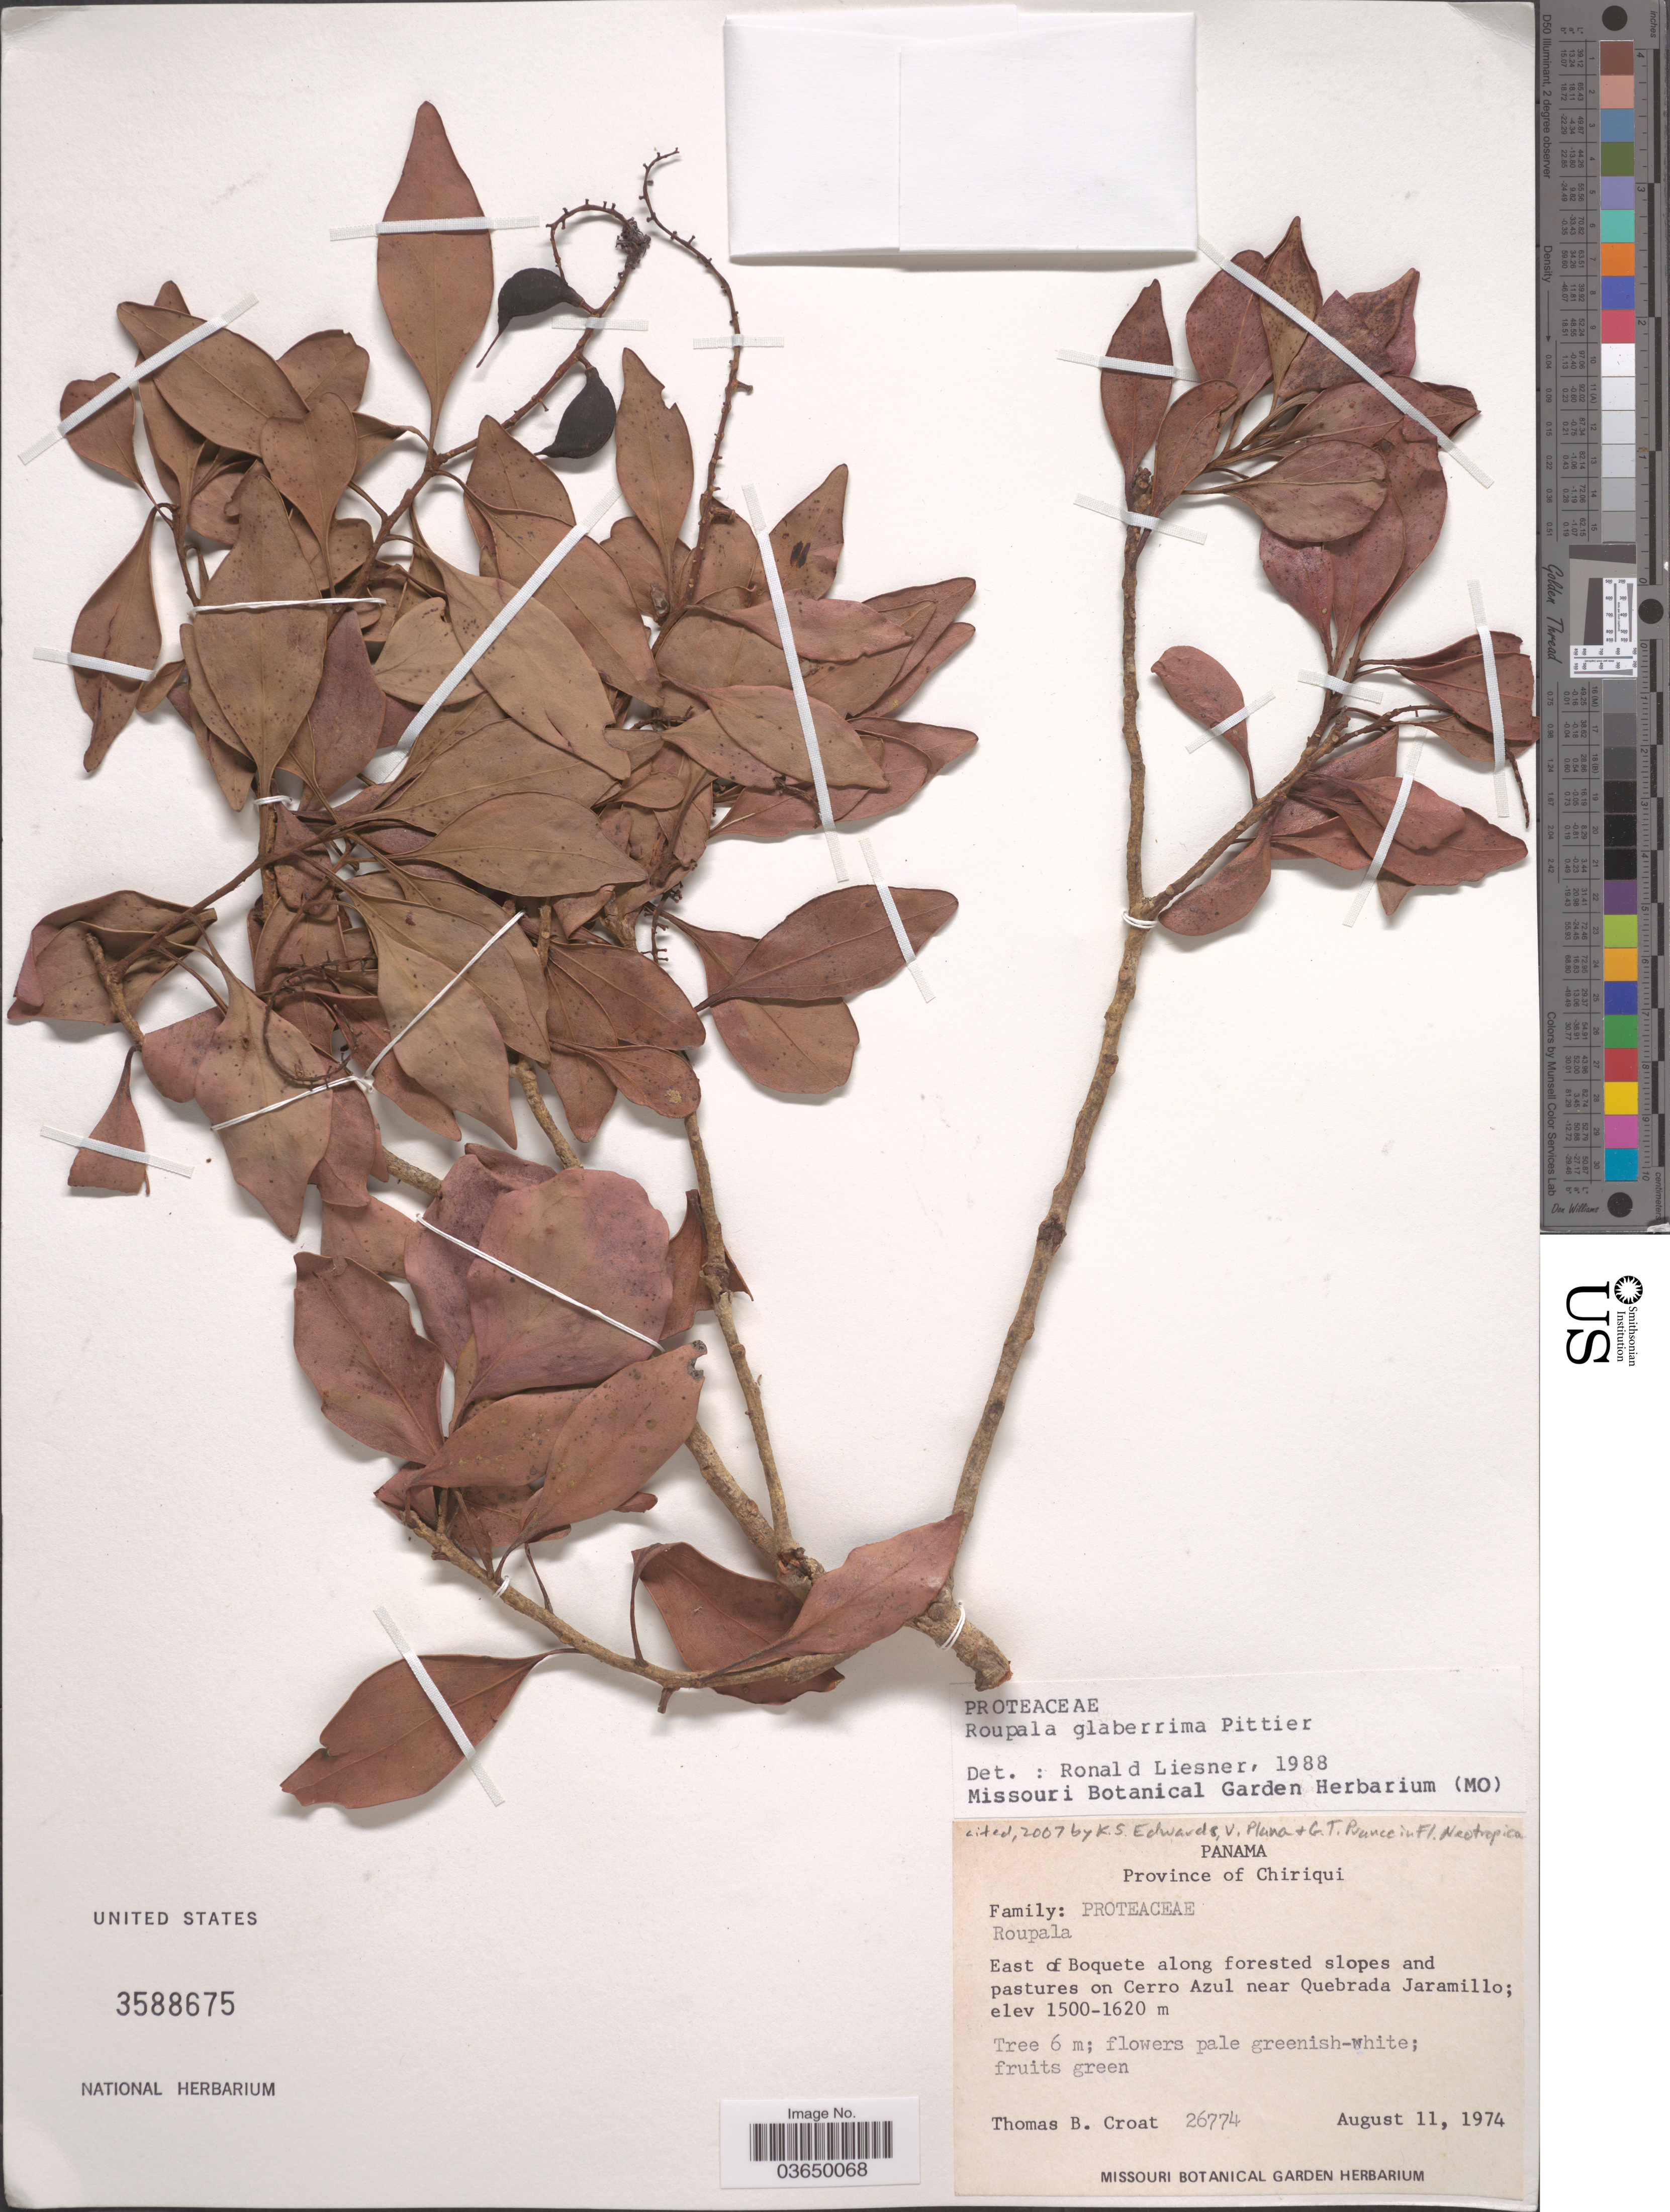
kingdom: Plantae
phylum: Tracheophyta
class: Magnoliopsida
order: Proteales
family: Proteaceae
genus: Roupala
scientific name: Roupala glaberrima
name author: Pittier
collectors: T. B. Croat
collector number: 26774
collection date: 1974-08-11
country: Panama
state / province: Chiriqui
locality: East of Boquete along forested slopes and pastures on Cerro Azul near Quebrada Jaramillo.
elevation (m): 1500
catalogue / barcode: US 3588675